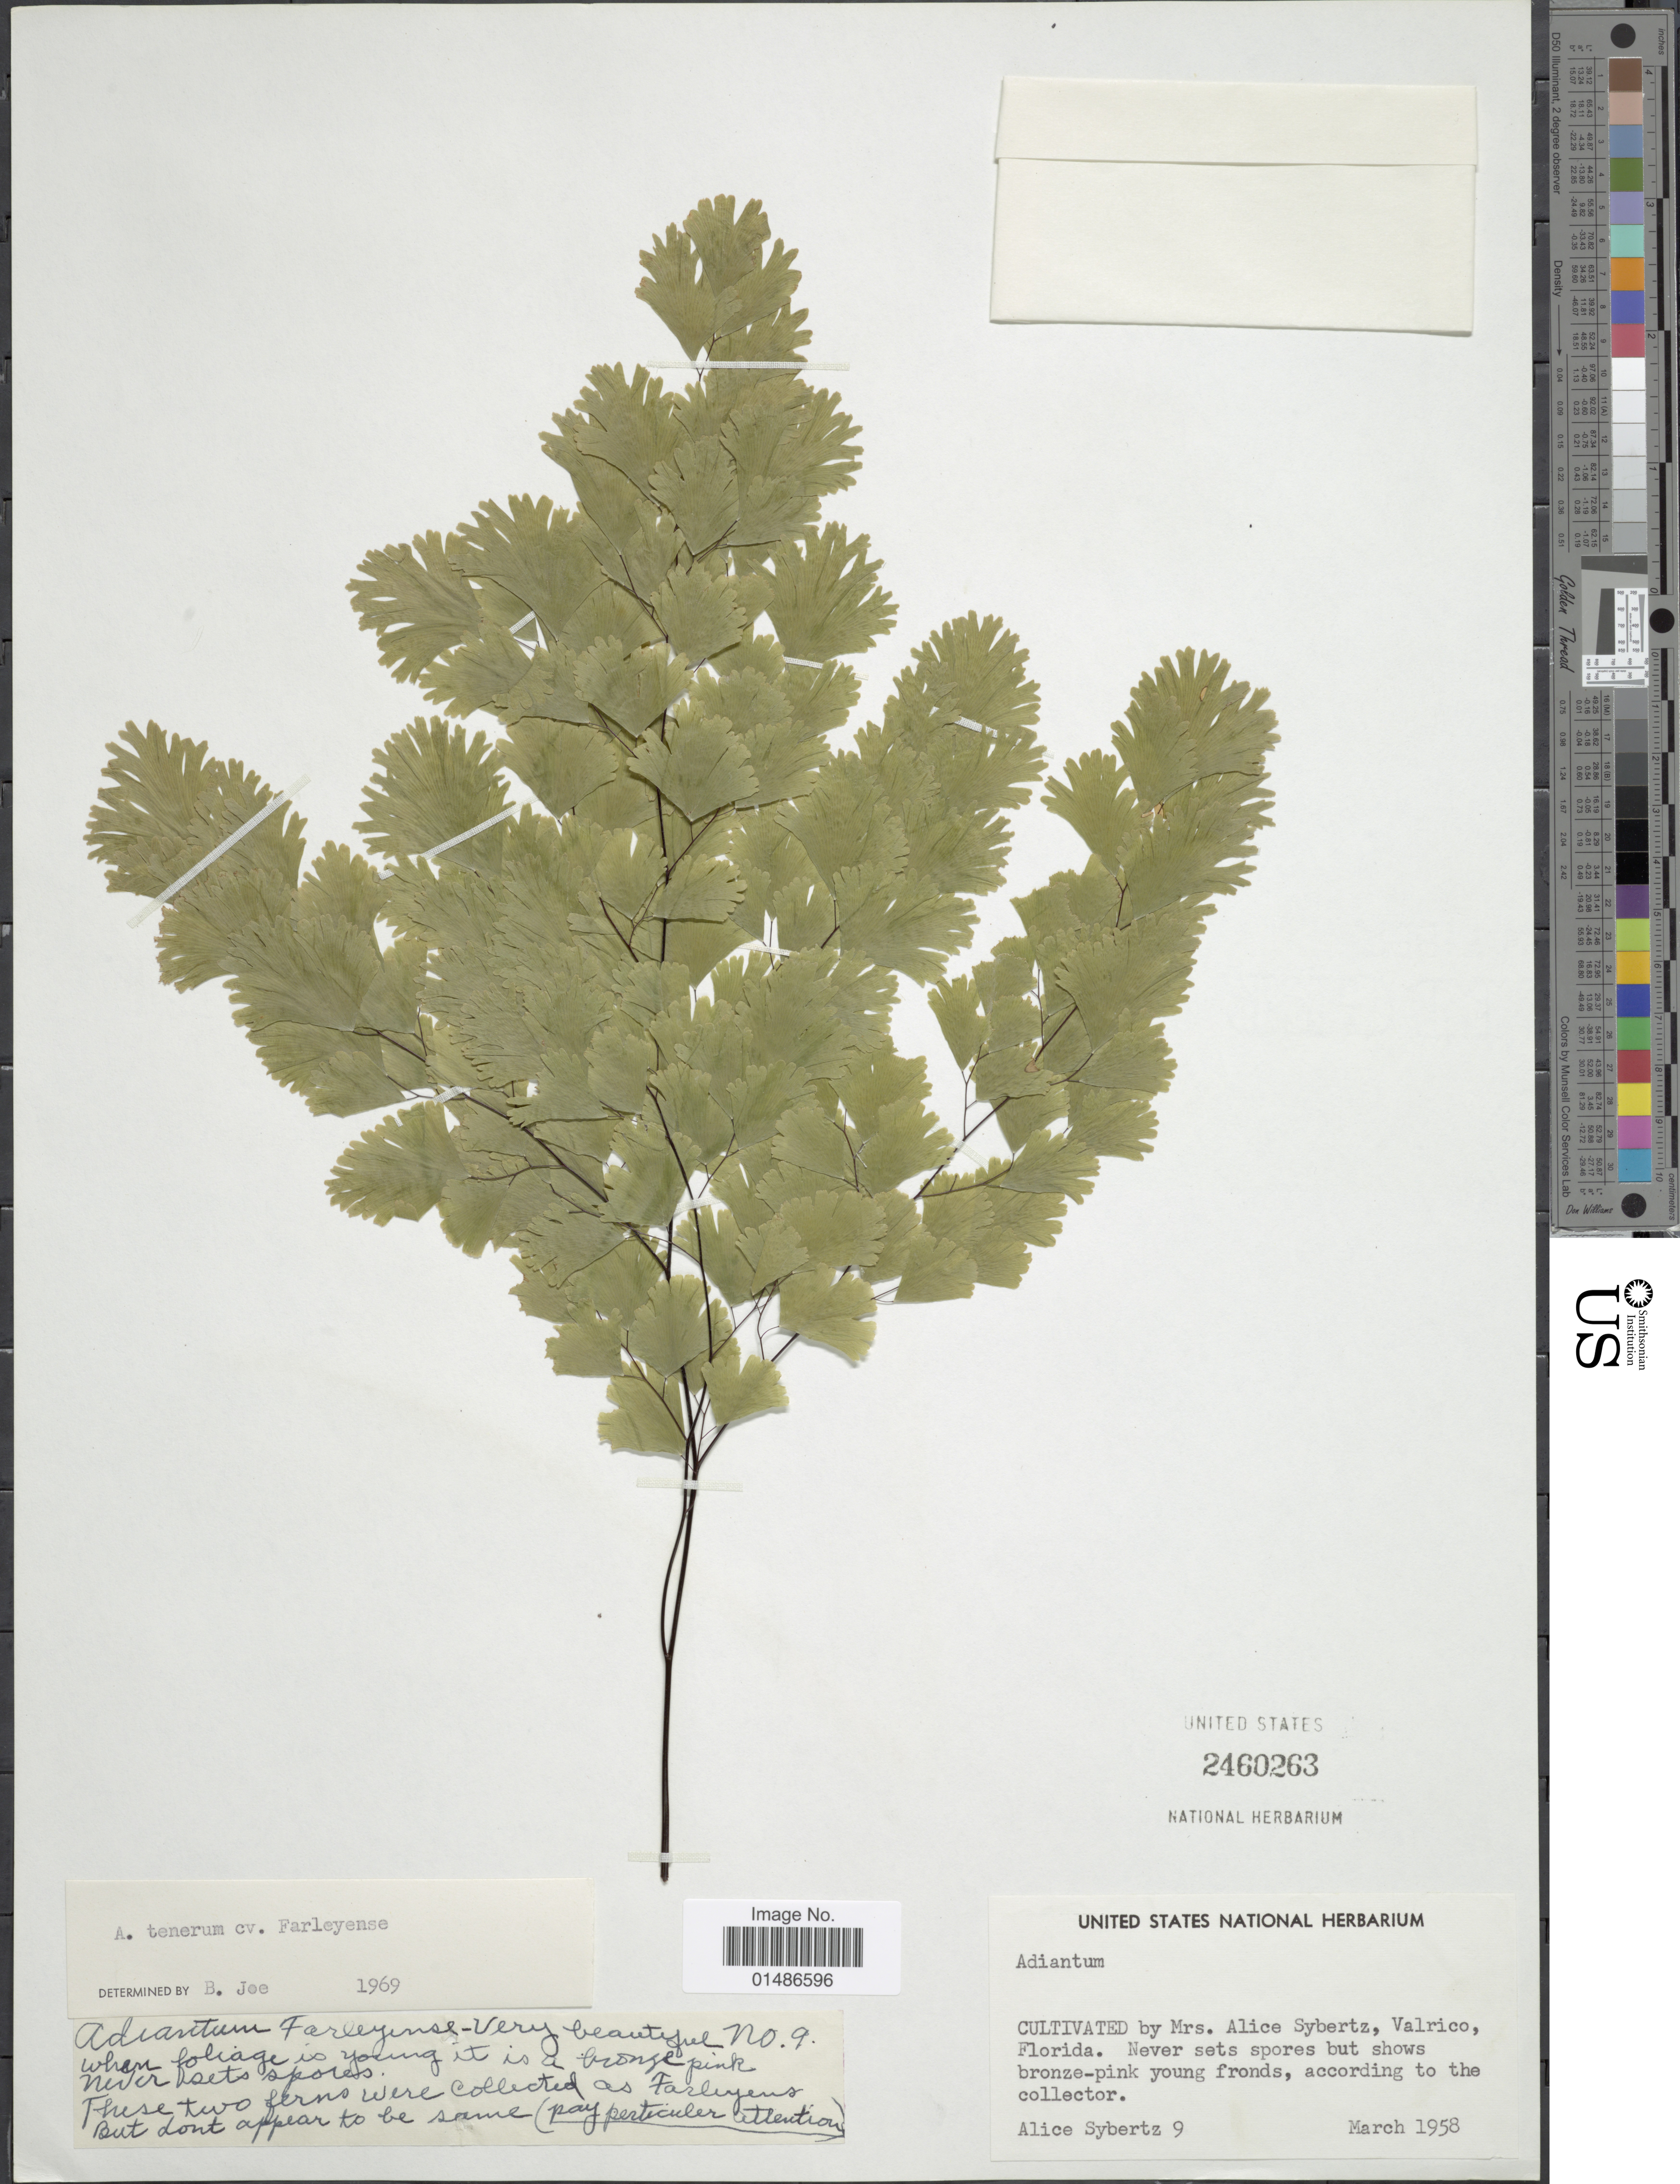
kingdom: Plantae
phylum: Tracheophyta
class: Polypodiopsida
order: Polypodiales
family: Pteridaceae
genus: Adiantum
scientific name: Adiantum tenerum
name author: Sw.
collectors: A. Sybertz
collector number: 9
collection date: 1958-03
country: United States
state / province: Florida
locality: Cultivated by Mrs. Alice Sybertz, Valrico, Florida.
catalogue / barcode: US 2460263